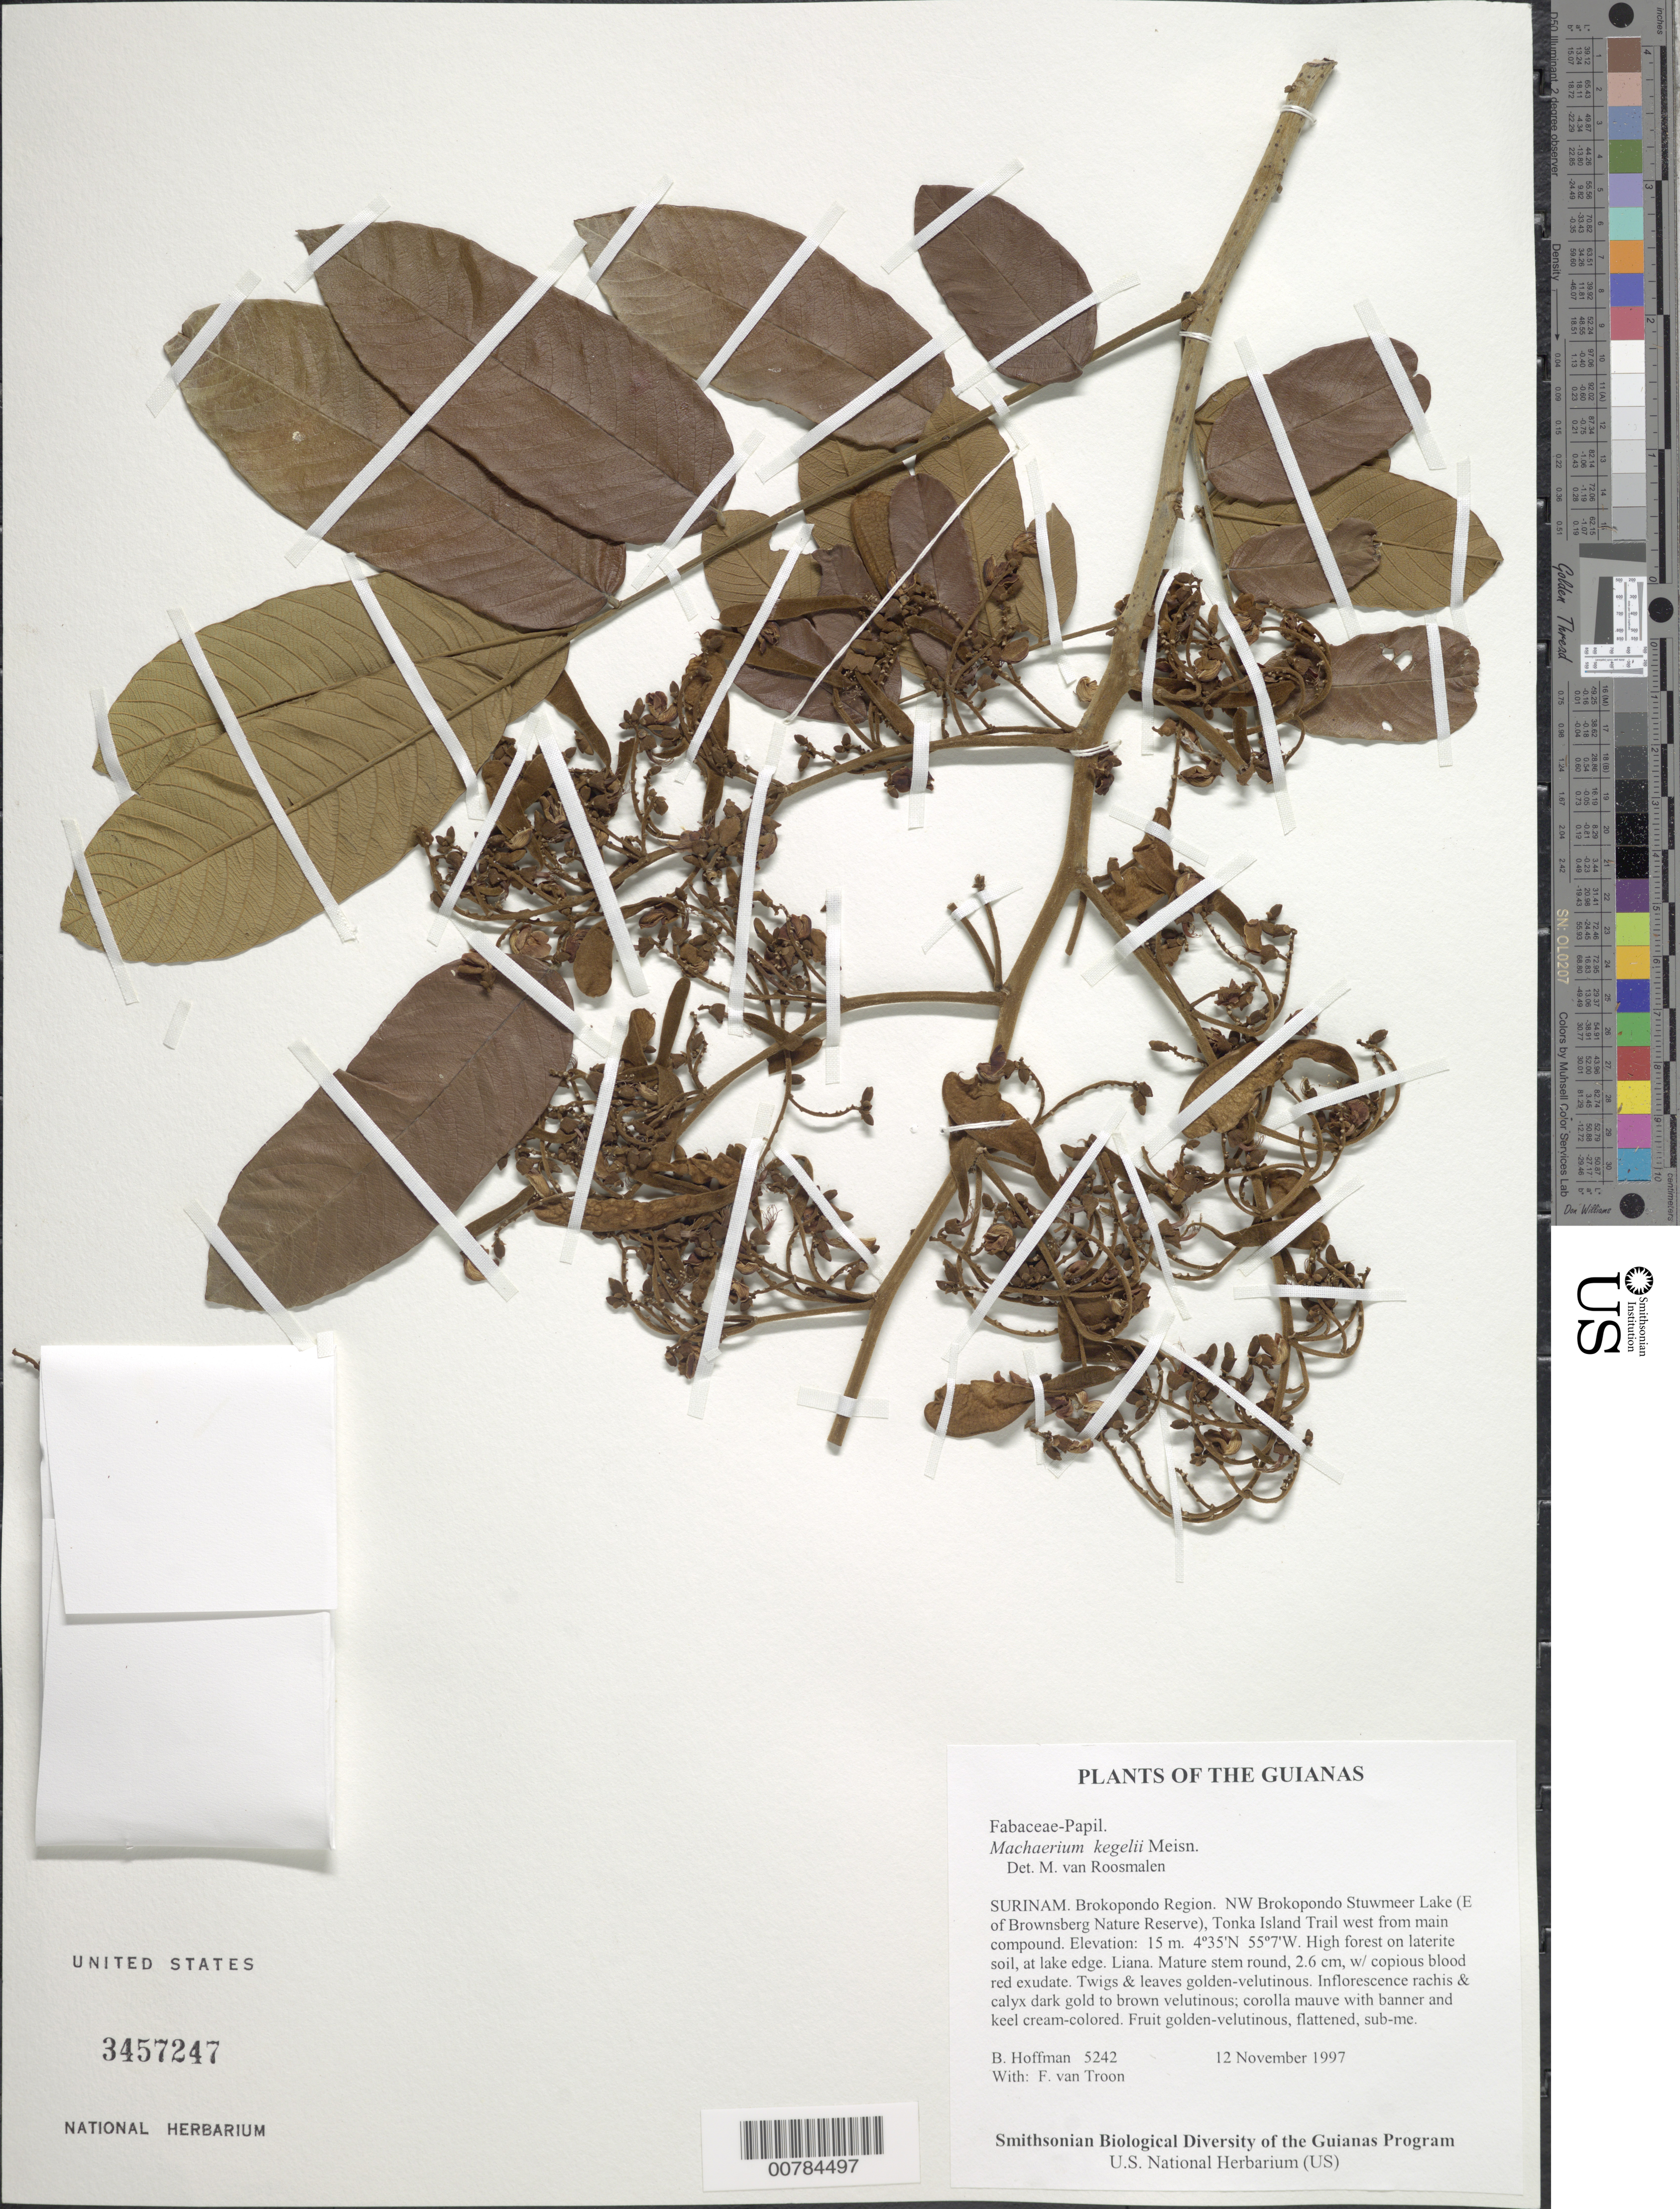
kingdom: Plantae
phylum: Tracheophyta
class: Magnoliopsida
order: Fabales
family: Fabaceae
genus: Machaerium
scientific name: Machaerium kegelii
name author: Meisn.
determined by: Roosmalen, M. van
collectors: B. Hoffman & F. Troon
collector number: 5242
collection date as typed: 12 November 1997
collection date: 1997-11-12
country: Suriname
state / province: Brokopondo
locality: NW Brokopondo Stuwmeer Lake (E of Brownsberg Nature Reserve), Tonka Island Trail west from main compound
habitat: High forest on laterite soil, at lake edge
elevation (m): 15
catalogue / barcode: US 3457247